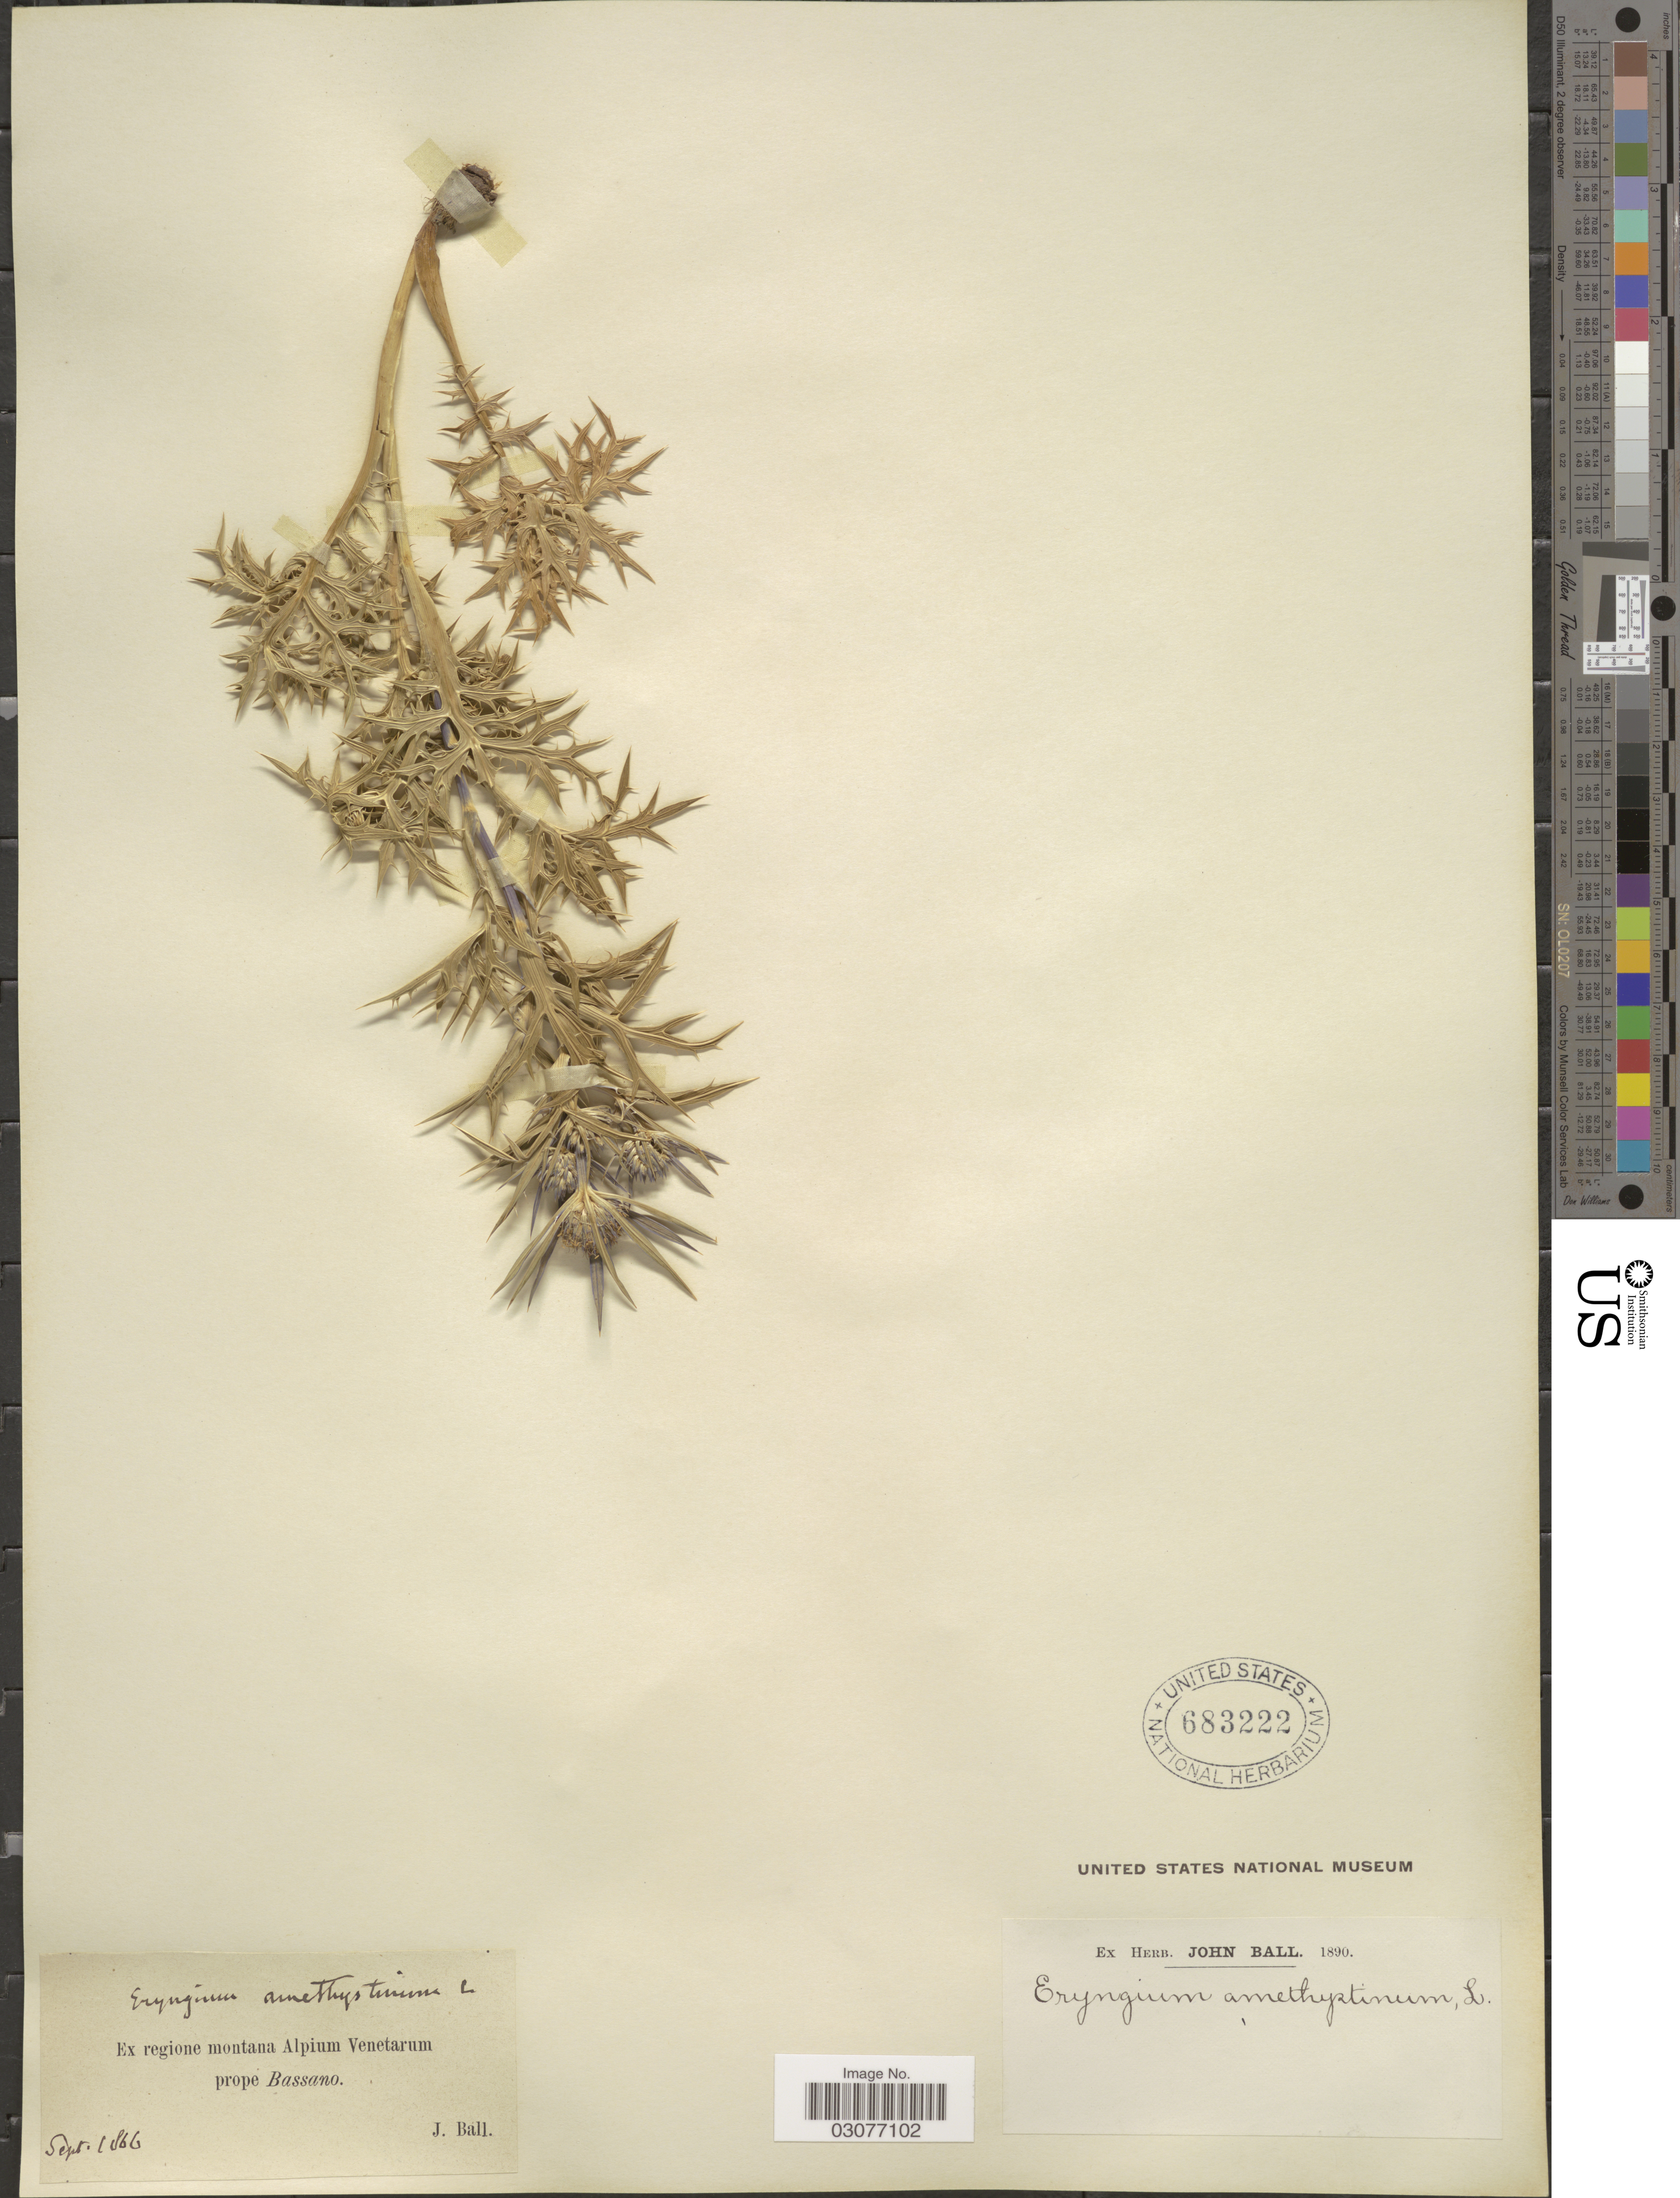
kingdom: Plantae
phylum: Tracheophyta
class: Magnoliopsida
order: Apiales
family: Apiaceae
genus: Eryngium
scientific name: Eryngium amethystinum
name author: L.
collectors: J. Ball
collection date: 1866-09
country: Italy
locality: Ex regione montana Alpium Venetarum prope Bassano.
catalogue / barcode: US 683222